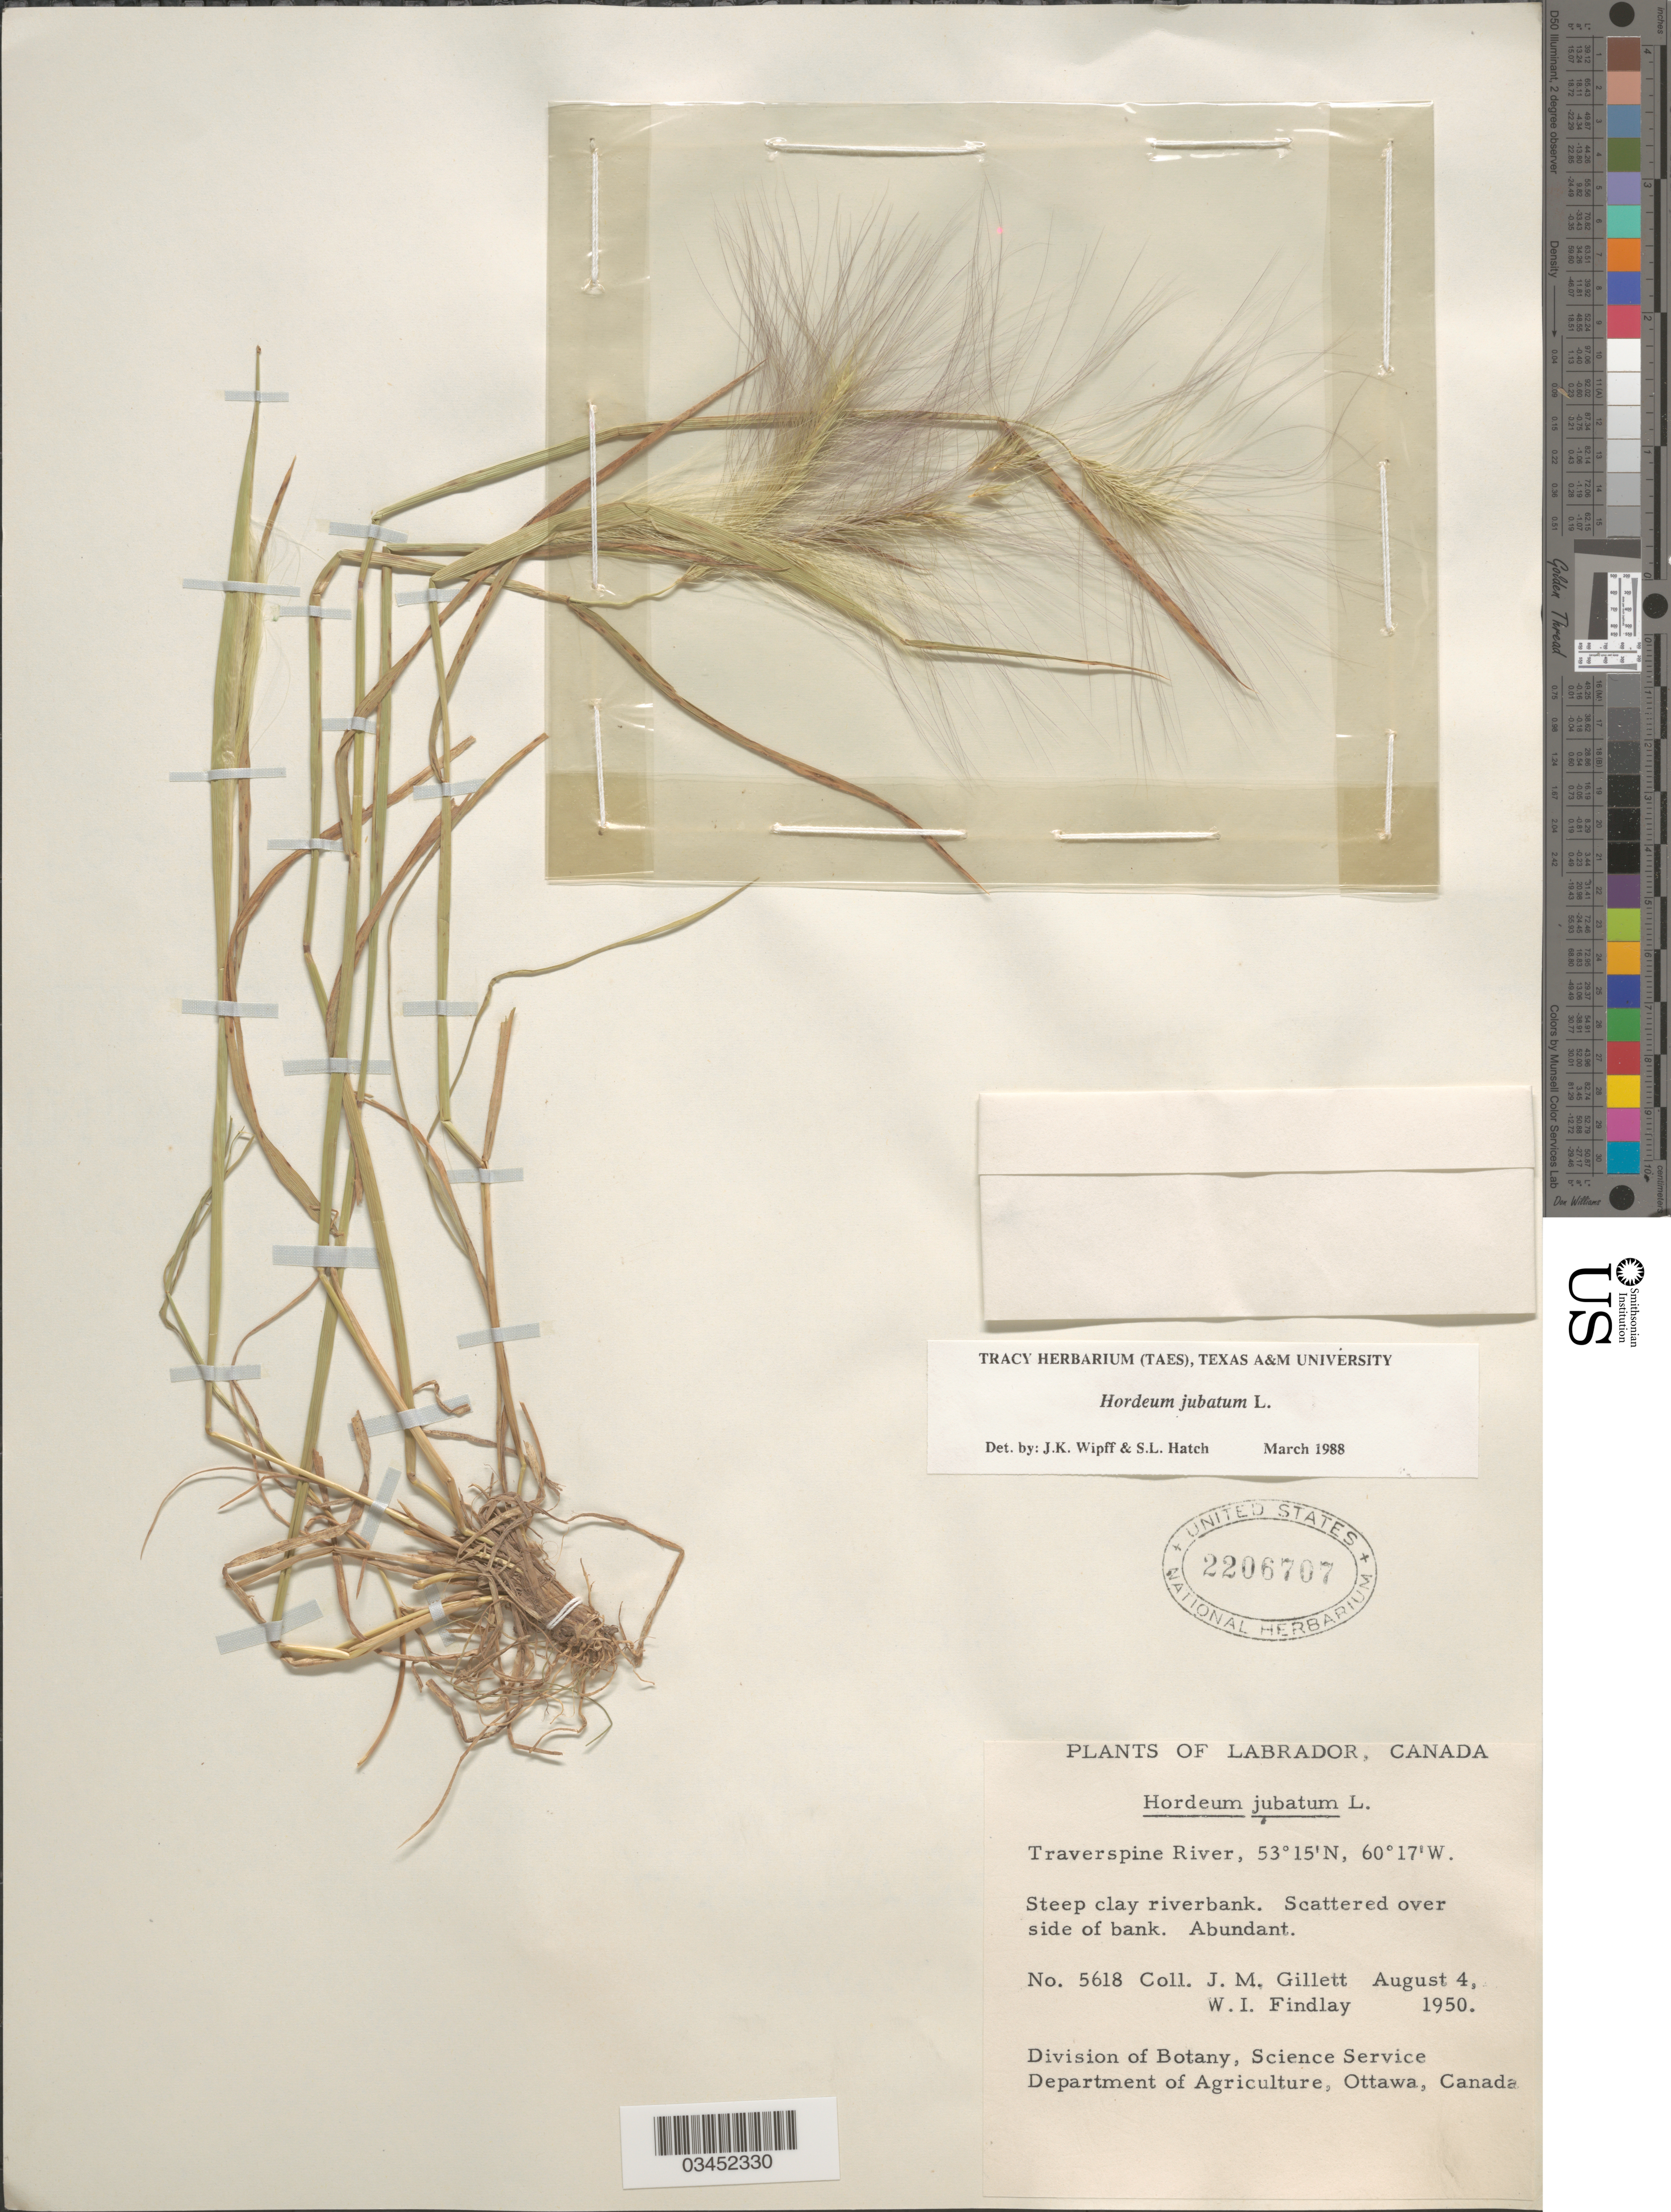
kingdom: Plantae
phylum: Tracheophyta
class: Liliopsida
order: Poales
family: Poaceae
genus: Hordeum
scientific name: Hordeum jubatum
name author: L.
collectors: J. M. Gillett & W. Findlay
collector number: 5618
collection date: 1950-08-04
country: Canada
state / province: Newfoundland and Labrador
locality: Labrador. Traverspine River.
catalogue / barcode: US 2206707